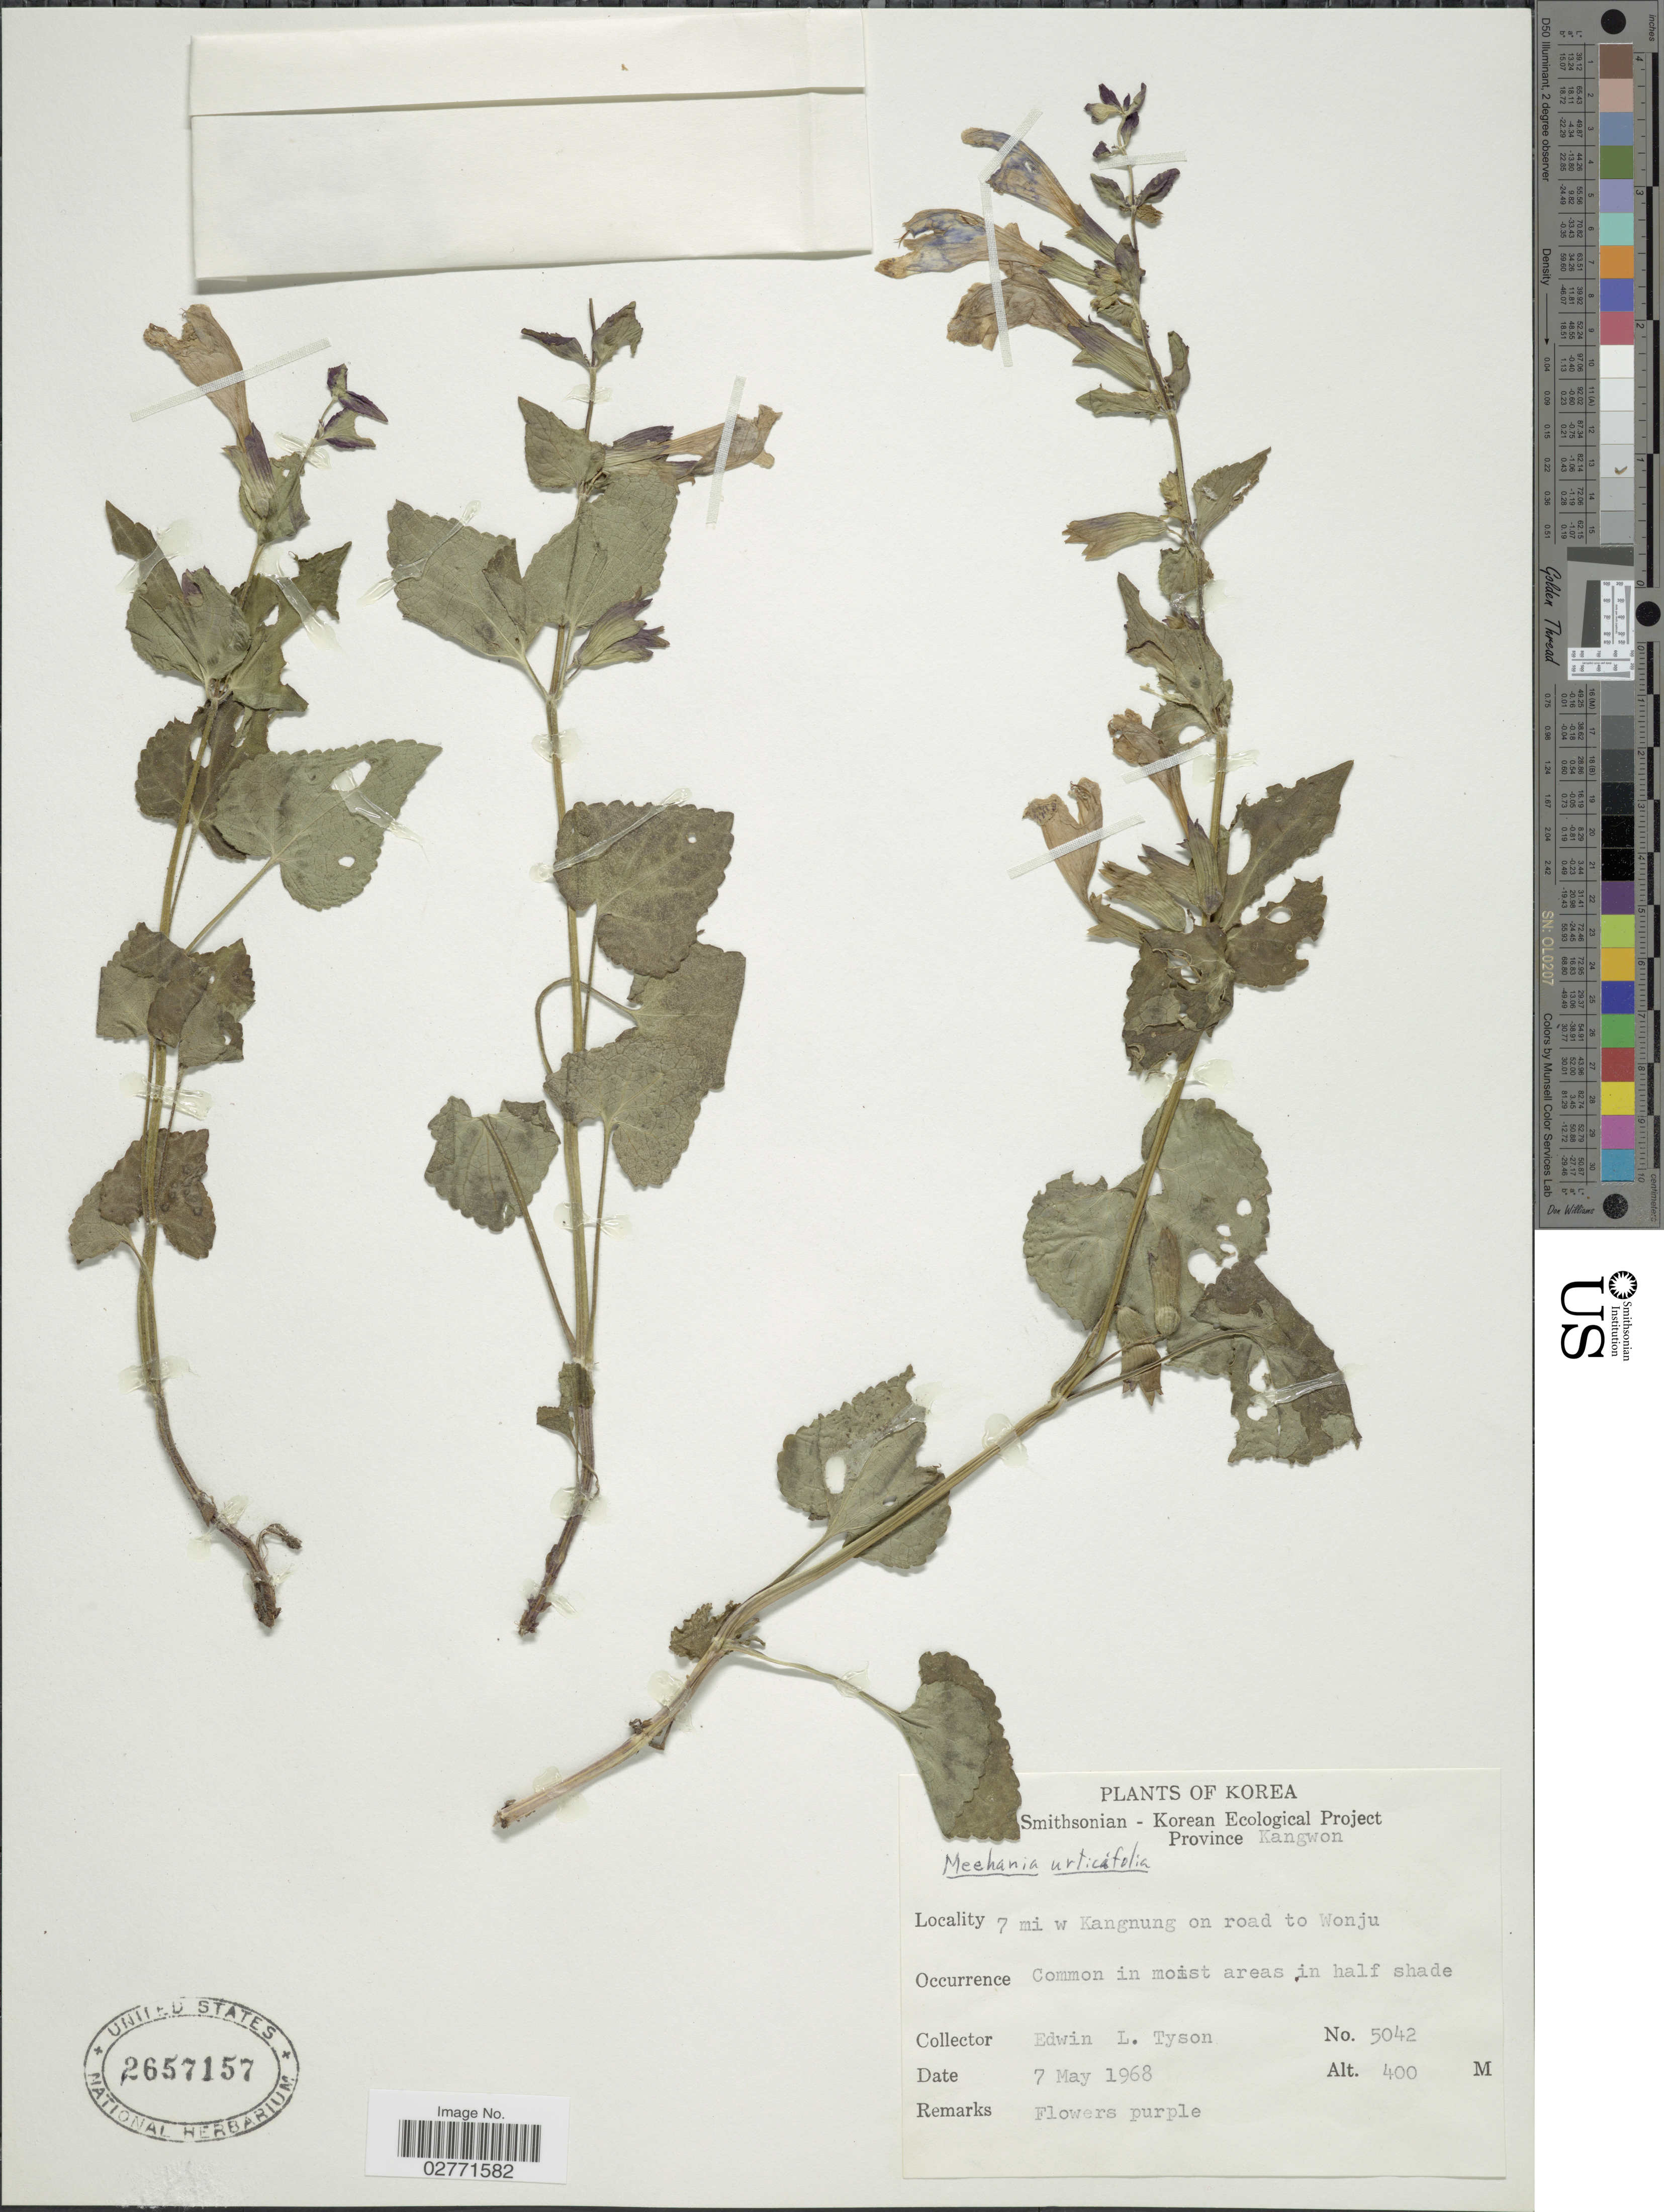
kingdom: Plantae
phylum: Tracheophyta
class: Magnoliopsida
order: Lamiales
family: Lamiaceae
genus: Meehania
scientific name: Meehania urticifolia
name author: (Miq.) Makino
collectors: E. L. Tyson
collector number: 5042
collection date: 1968-05-07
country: North Korea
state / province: Kangwon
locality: Province Kangwon, 7 mi w Kangung on road to Wonju.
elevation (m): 400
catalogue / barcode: US 2657157